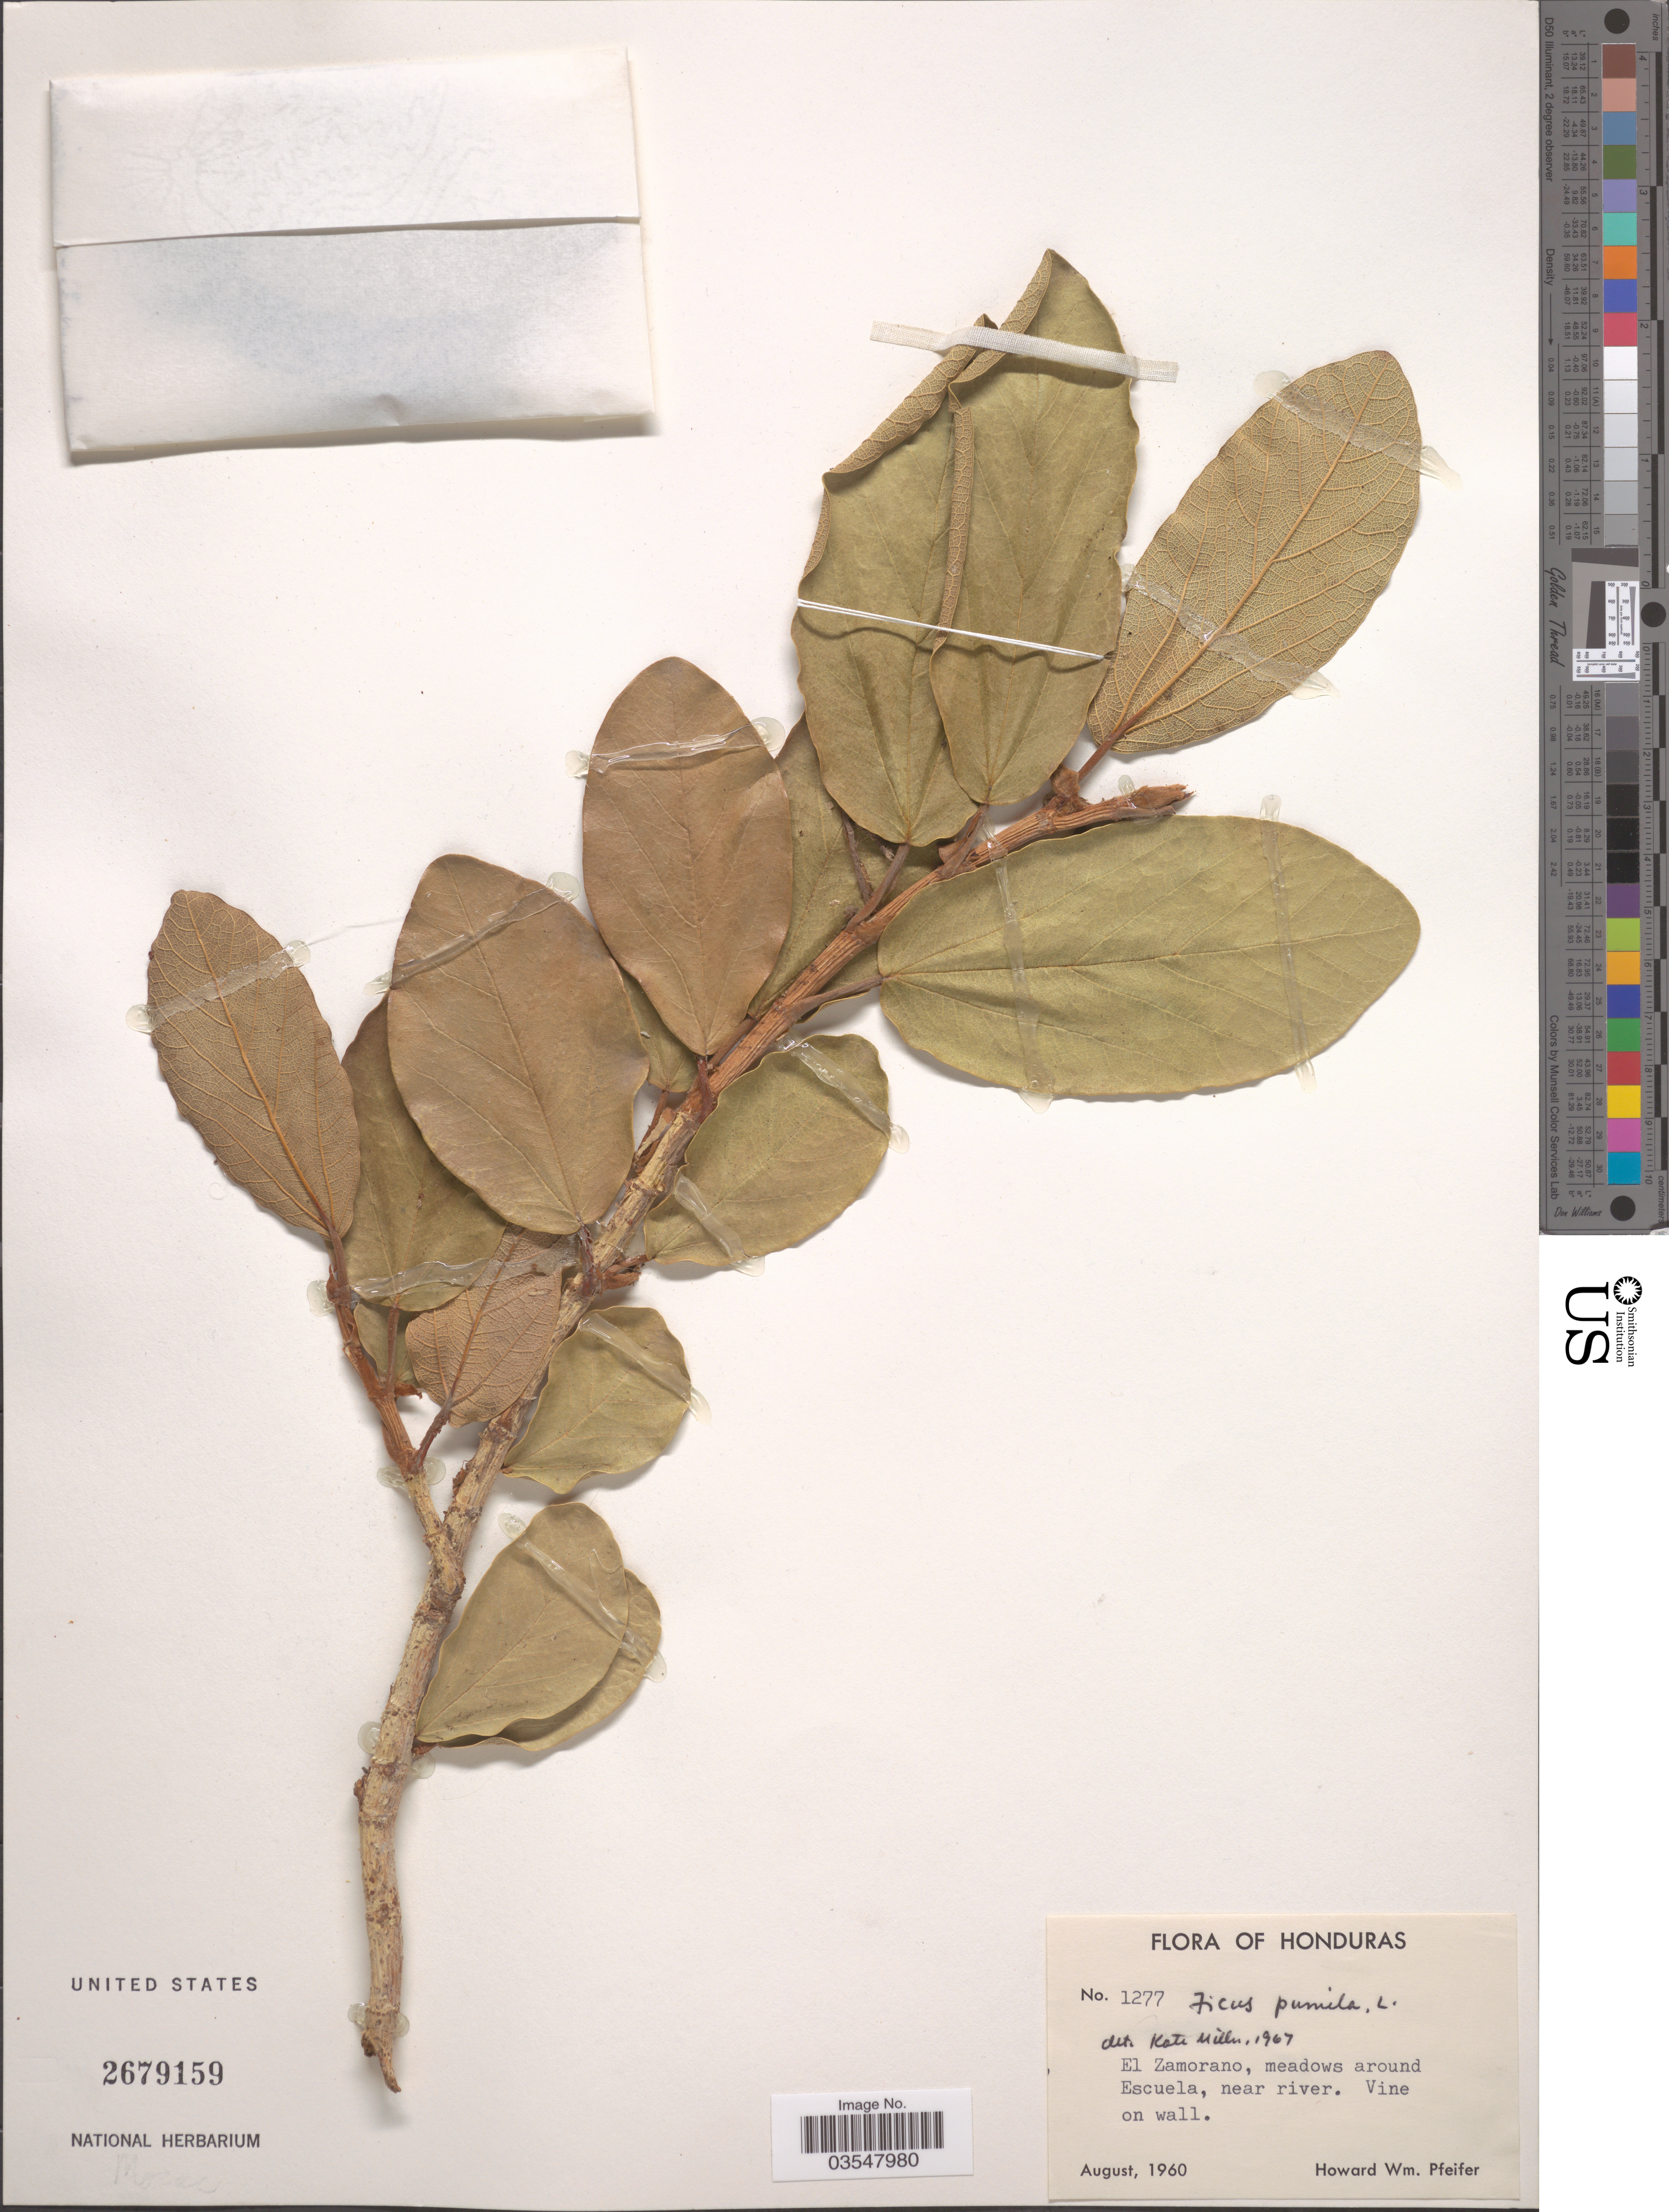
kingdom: Plantae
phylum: Tracheophyta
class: Magnoliopsida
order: Rosales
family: Moraceae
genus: Ficus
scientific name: Ficus pumila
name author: L.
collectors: H. W. Pfeifer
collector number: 1277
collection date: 1960-08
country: Honduras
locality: El Zamorano, meadows around Escuela, near river.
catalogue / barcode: US 2679159